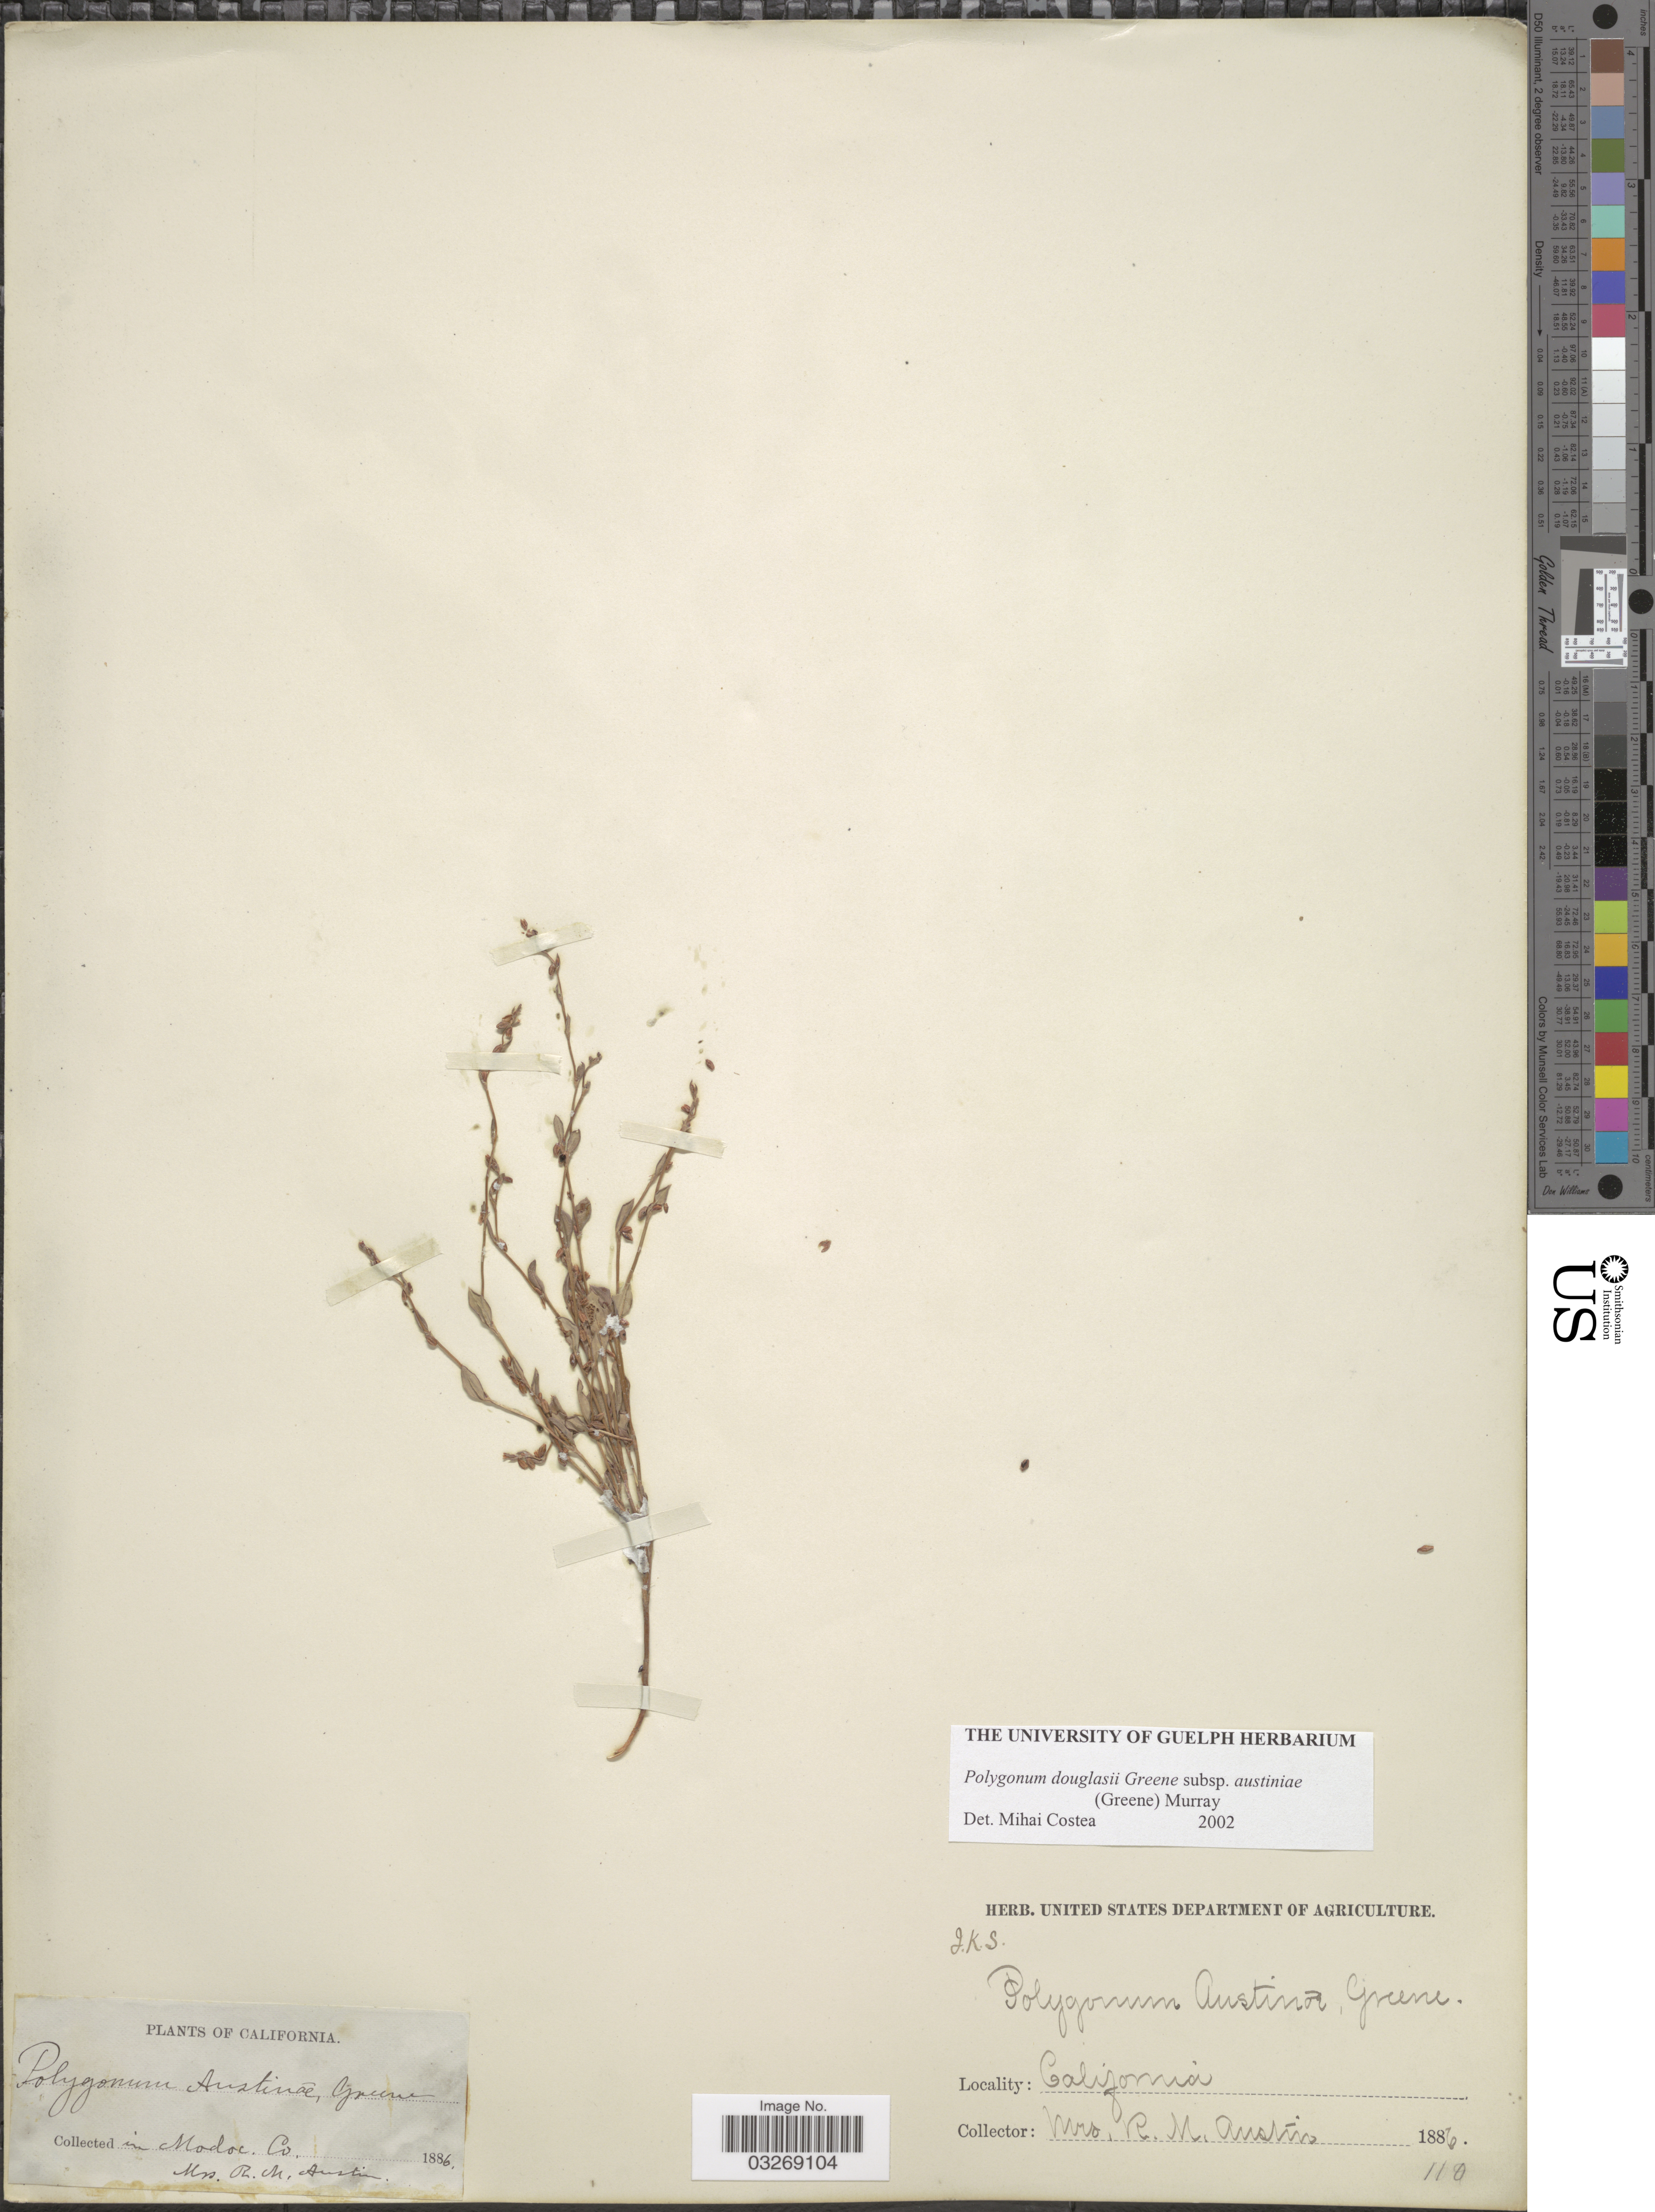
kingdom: Plantae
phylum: Tracheophyta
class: Magnoliopsida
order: Caryophyllales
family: Polygonaceae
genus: Polygonum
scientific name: Polygonum douglasii subsp. austiniae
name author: (S.W. Greene) A.E. Murray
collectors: R. Austin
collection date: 1886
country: United States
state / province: California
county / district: Modoc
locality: Modoc Co.